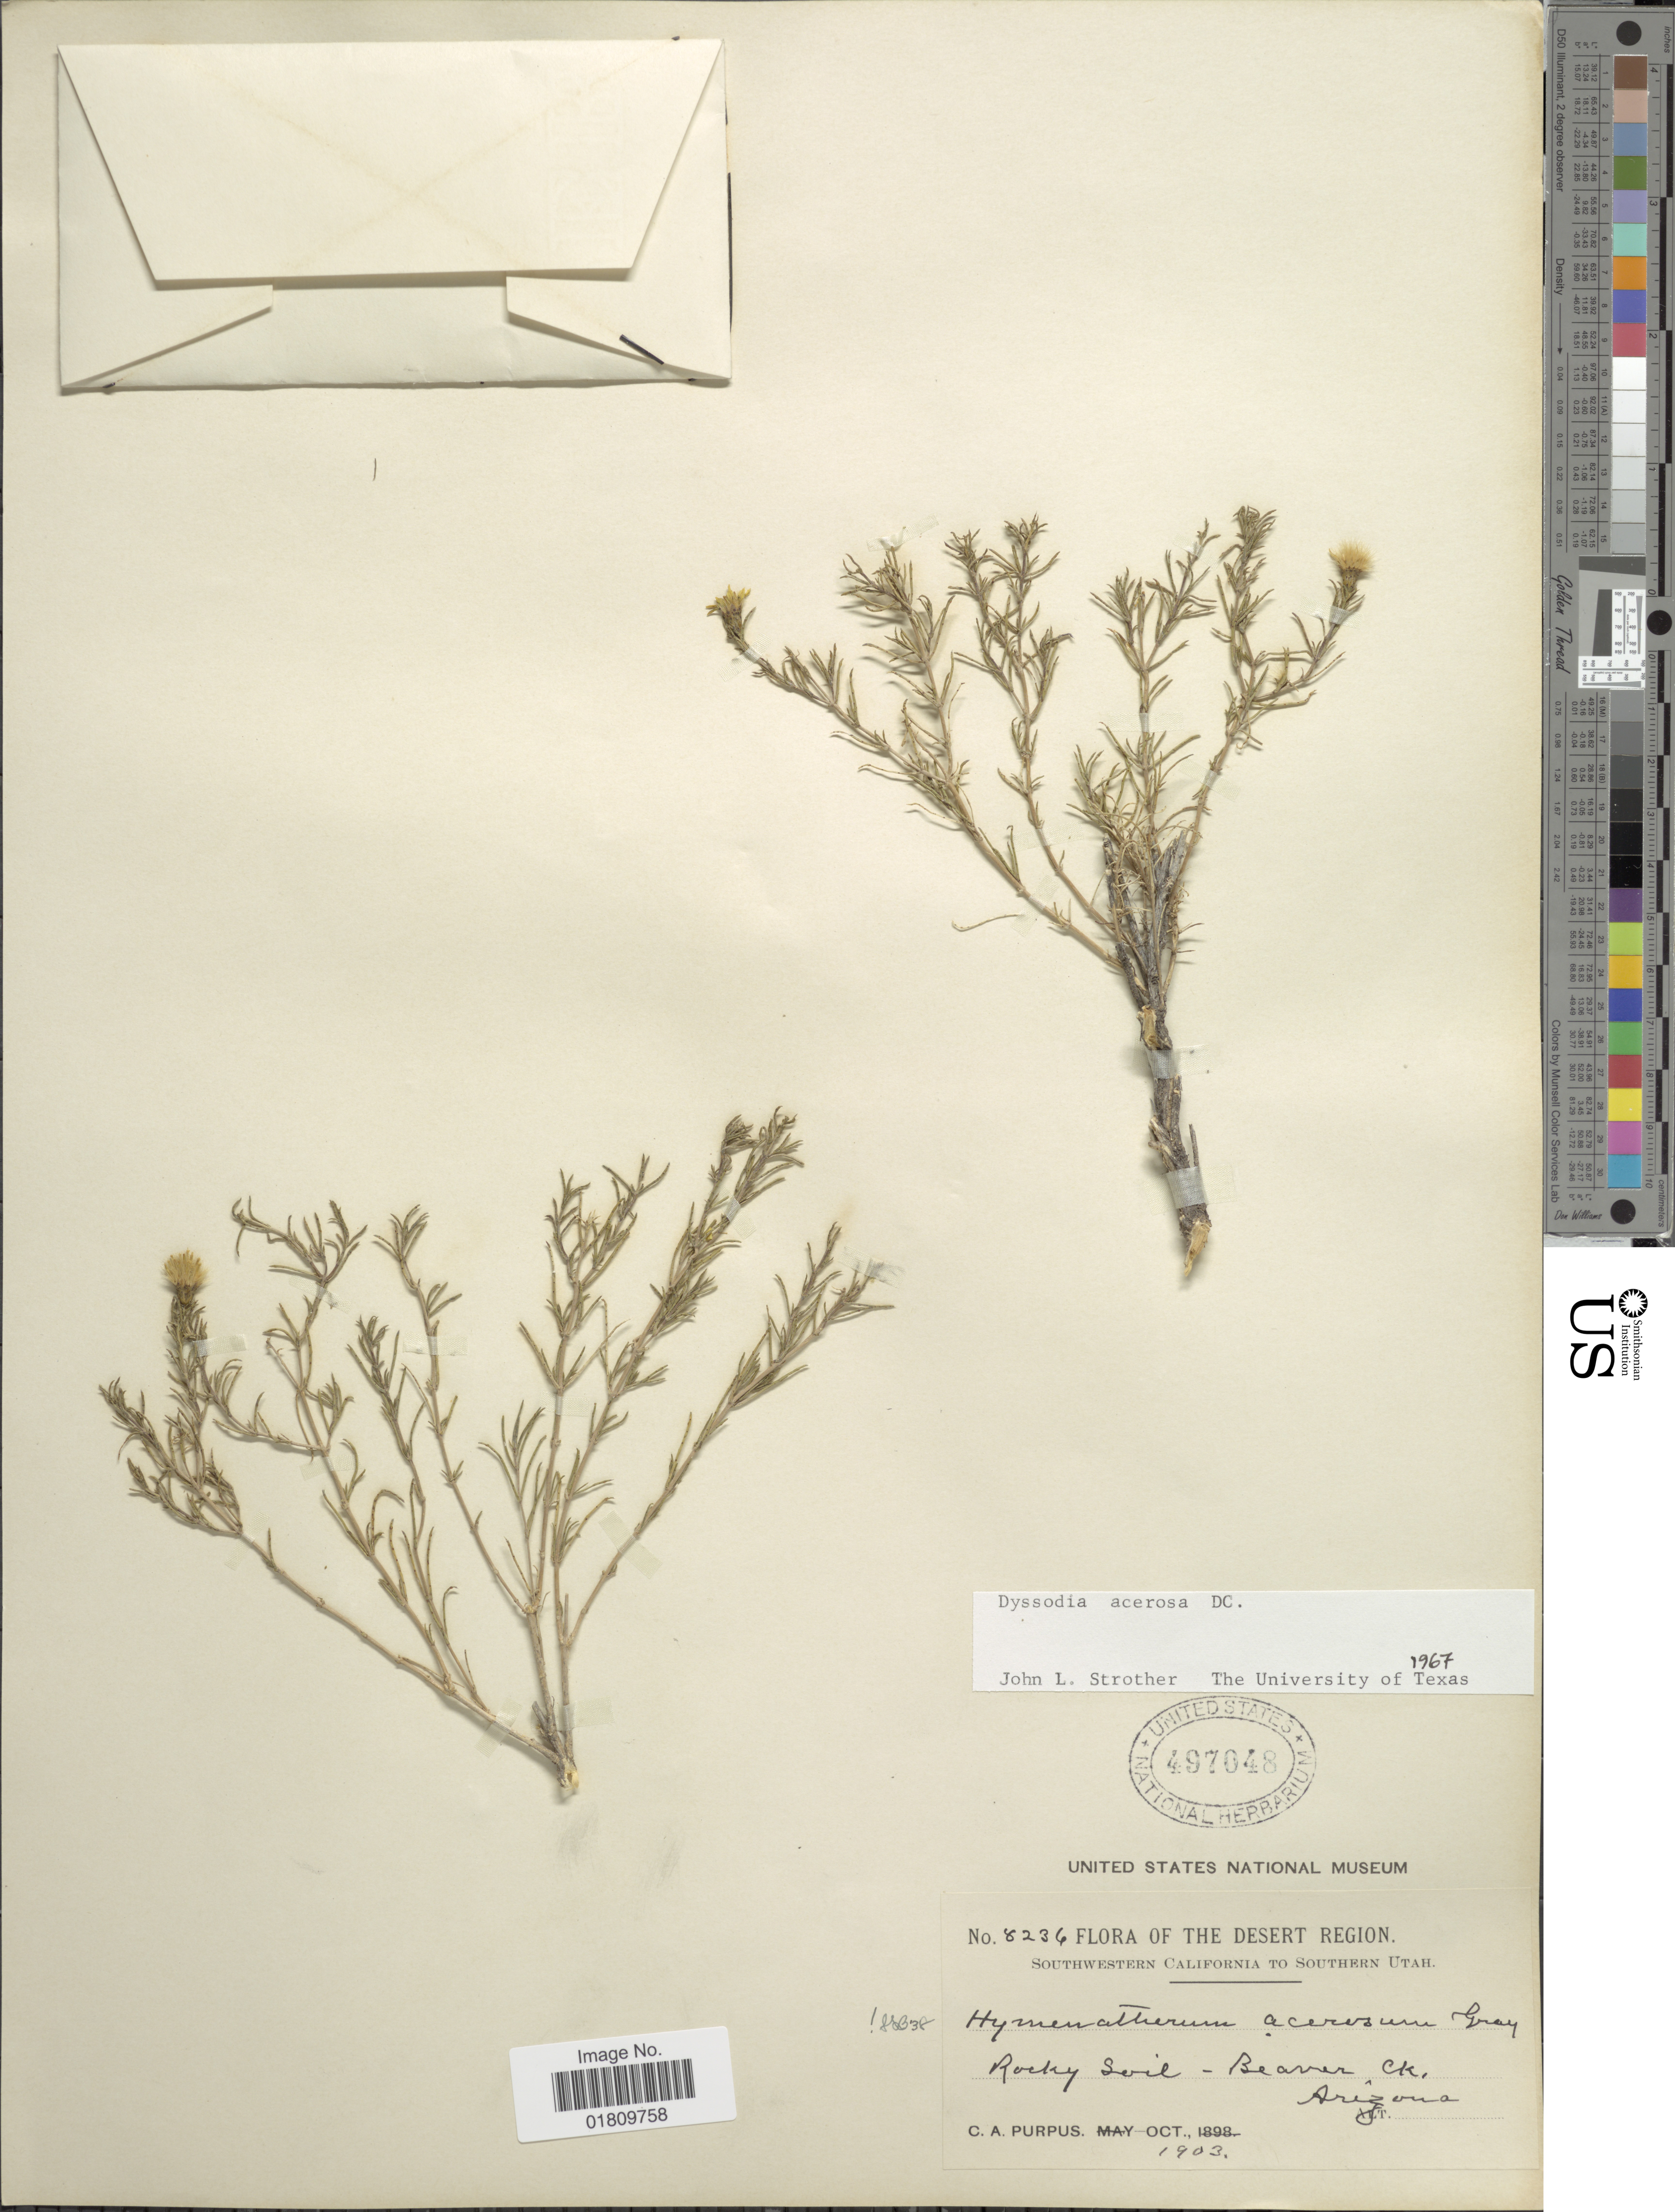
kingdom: Plantae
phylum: Tracheophyta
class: Magnoliopsida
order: Asterales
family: Asteraceae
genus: Thymophylla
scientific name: Thymophylla acerosa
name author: (DC.) Strother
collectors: C. A. Purpus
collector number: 8236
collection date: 1903-10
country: United States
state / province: Arizona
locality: Desert Region, rocky soil, Beaver Ck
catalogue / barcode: US 497048